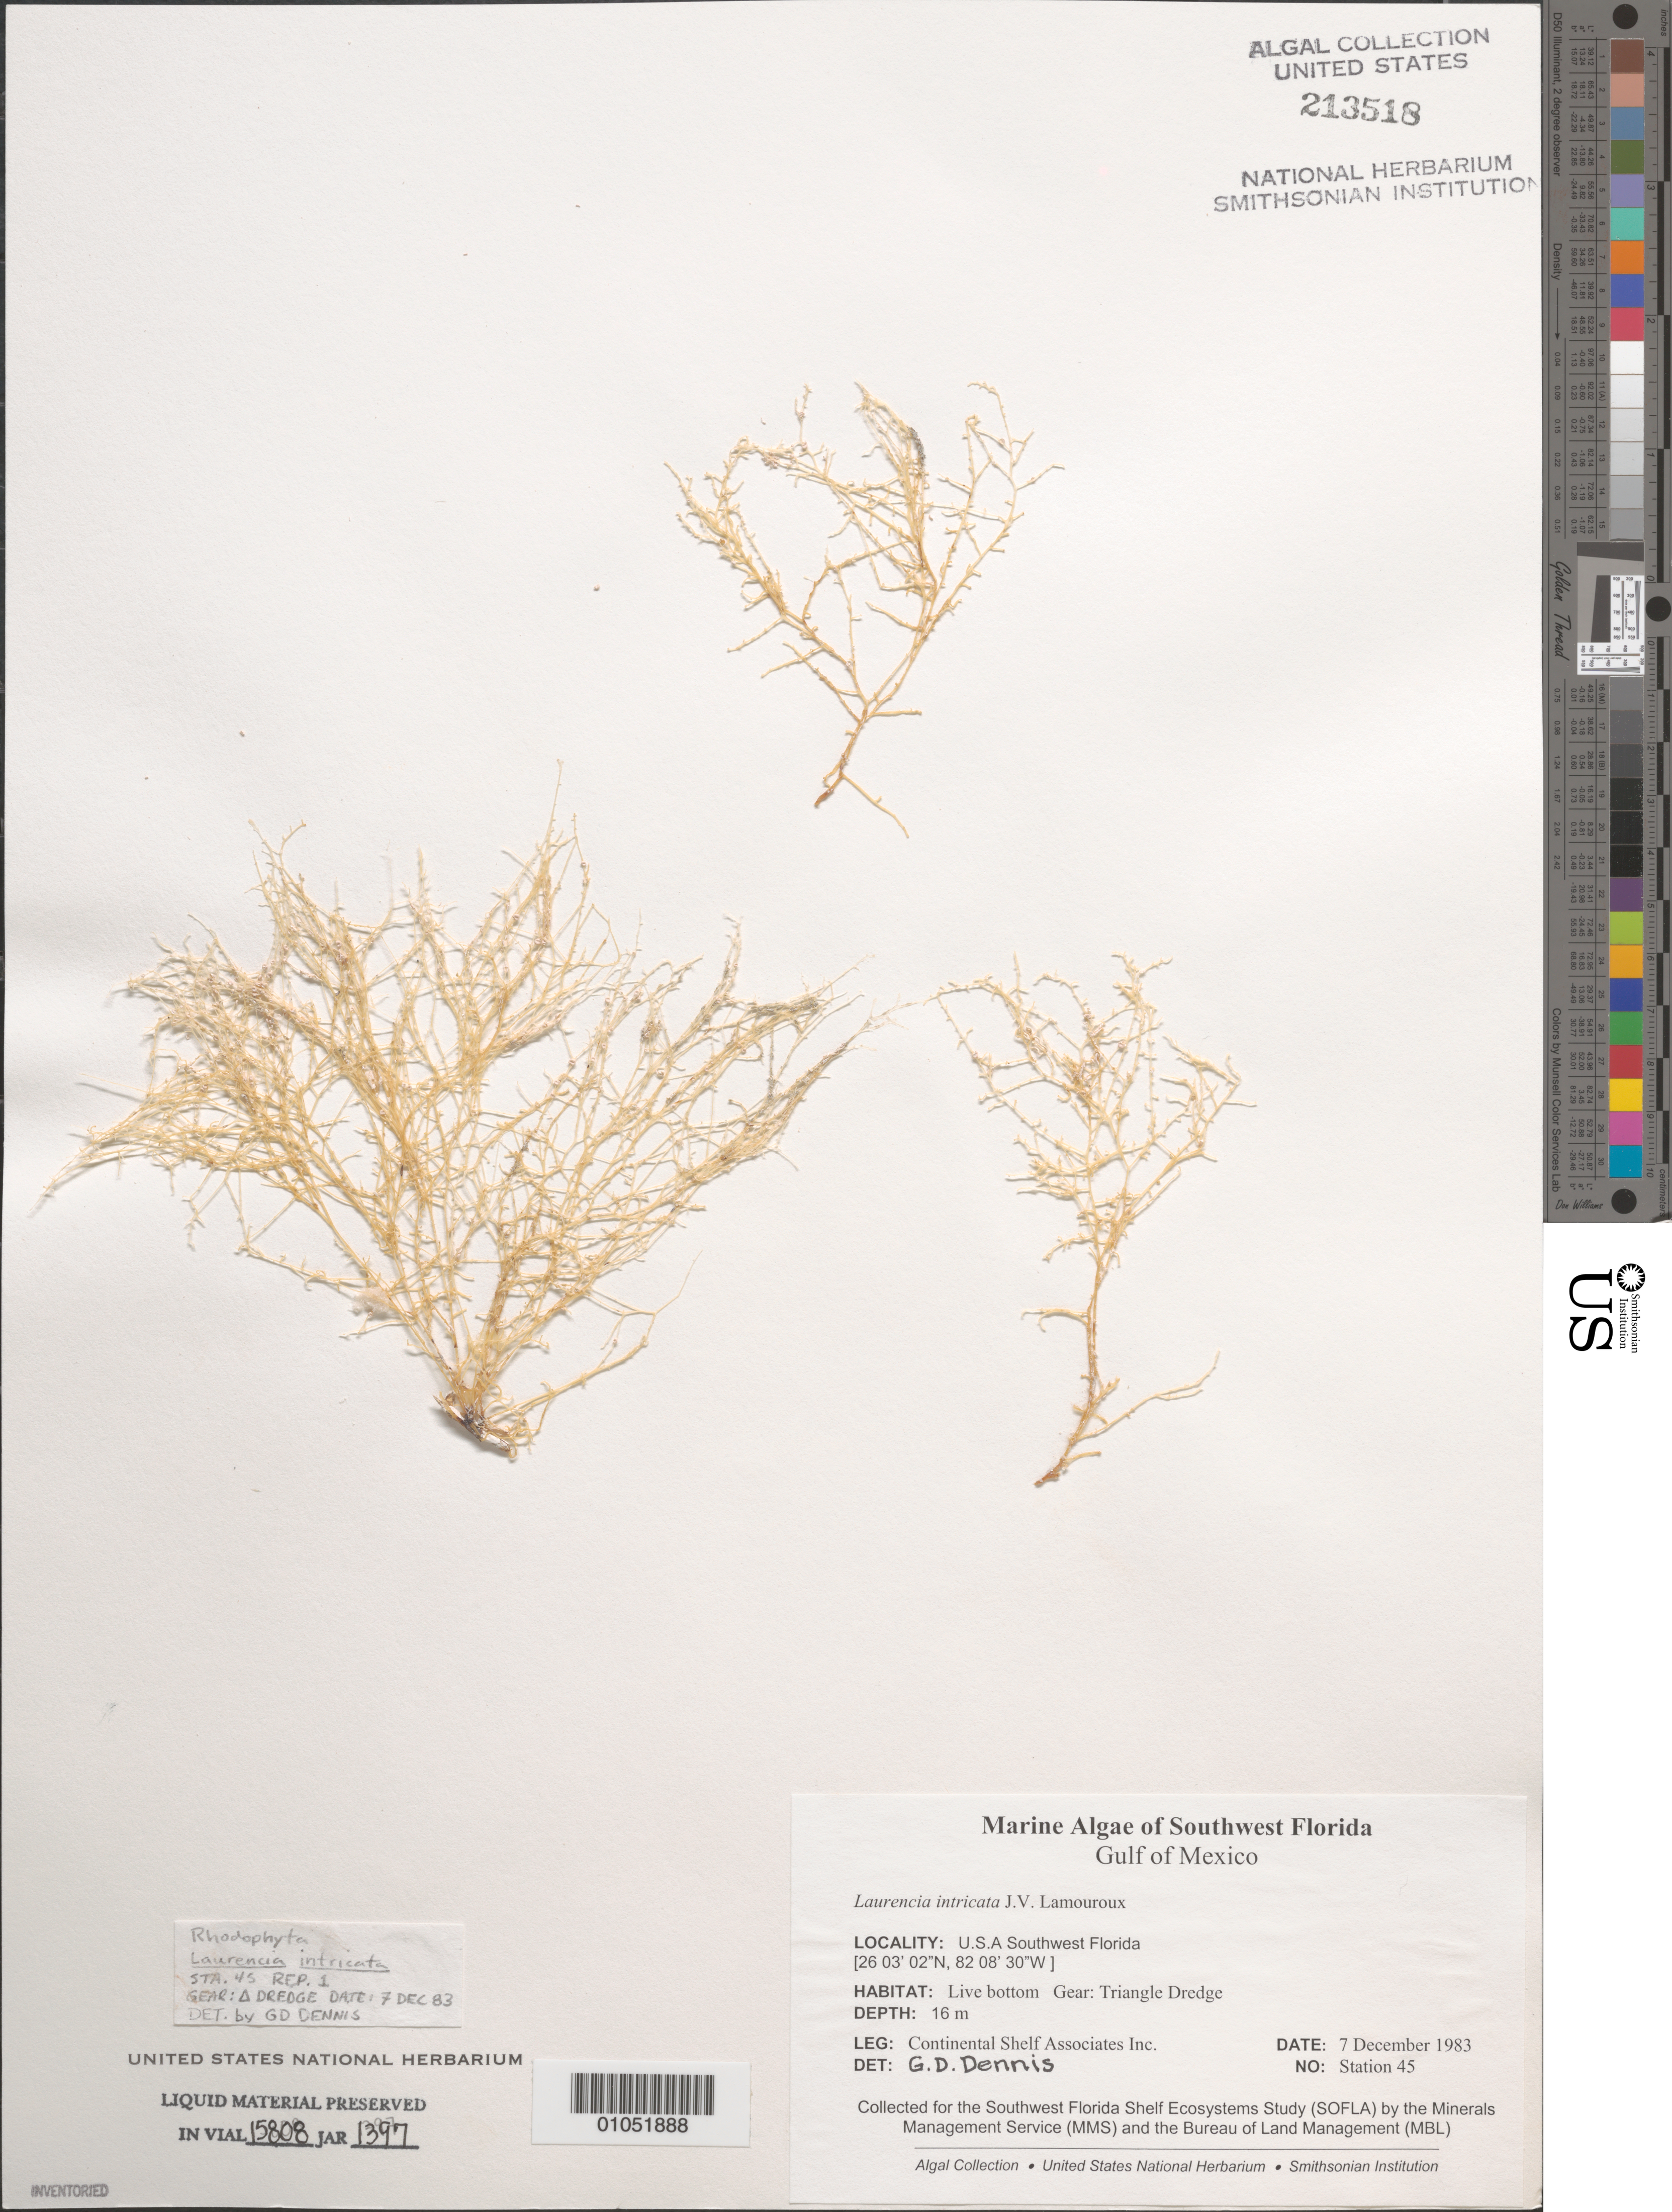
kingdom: Plantae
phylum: Rhodophyta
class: Florideophyceae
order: Ceramiales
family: Rhodomelaceae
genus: Laurencia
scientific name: Laurencia intricata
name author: J.V.Lamouroux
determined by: Dennis, G. D.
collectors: Continental Shelf Associates Inc.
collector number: Station 45 Repl 1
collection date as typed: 07 Dec 1983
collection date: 1983-12-07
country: United States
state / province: Florida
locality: Gulf of Mexico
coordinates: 26 03'02"N, 82 08'30"W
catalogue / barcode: US 213518